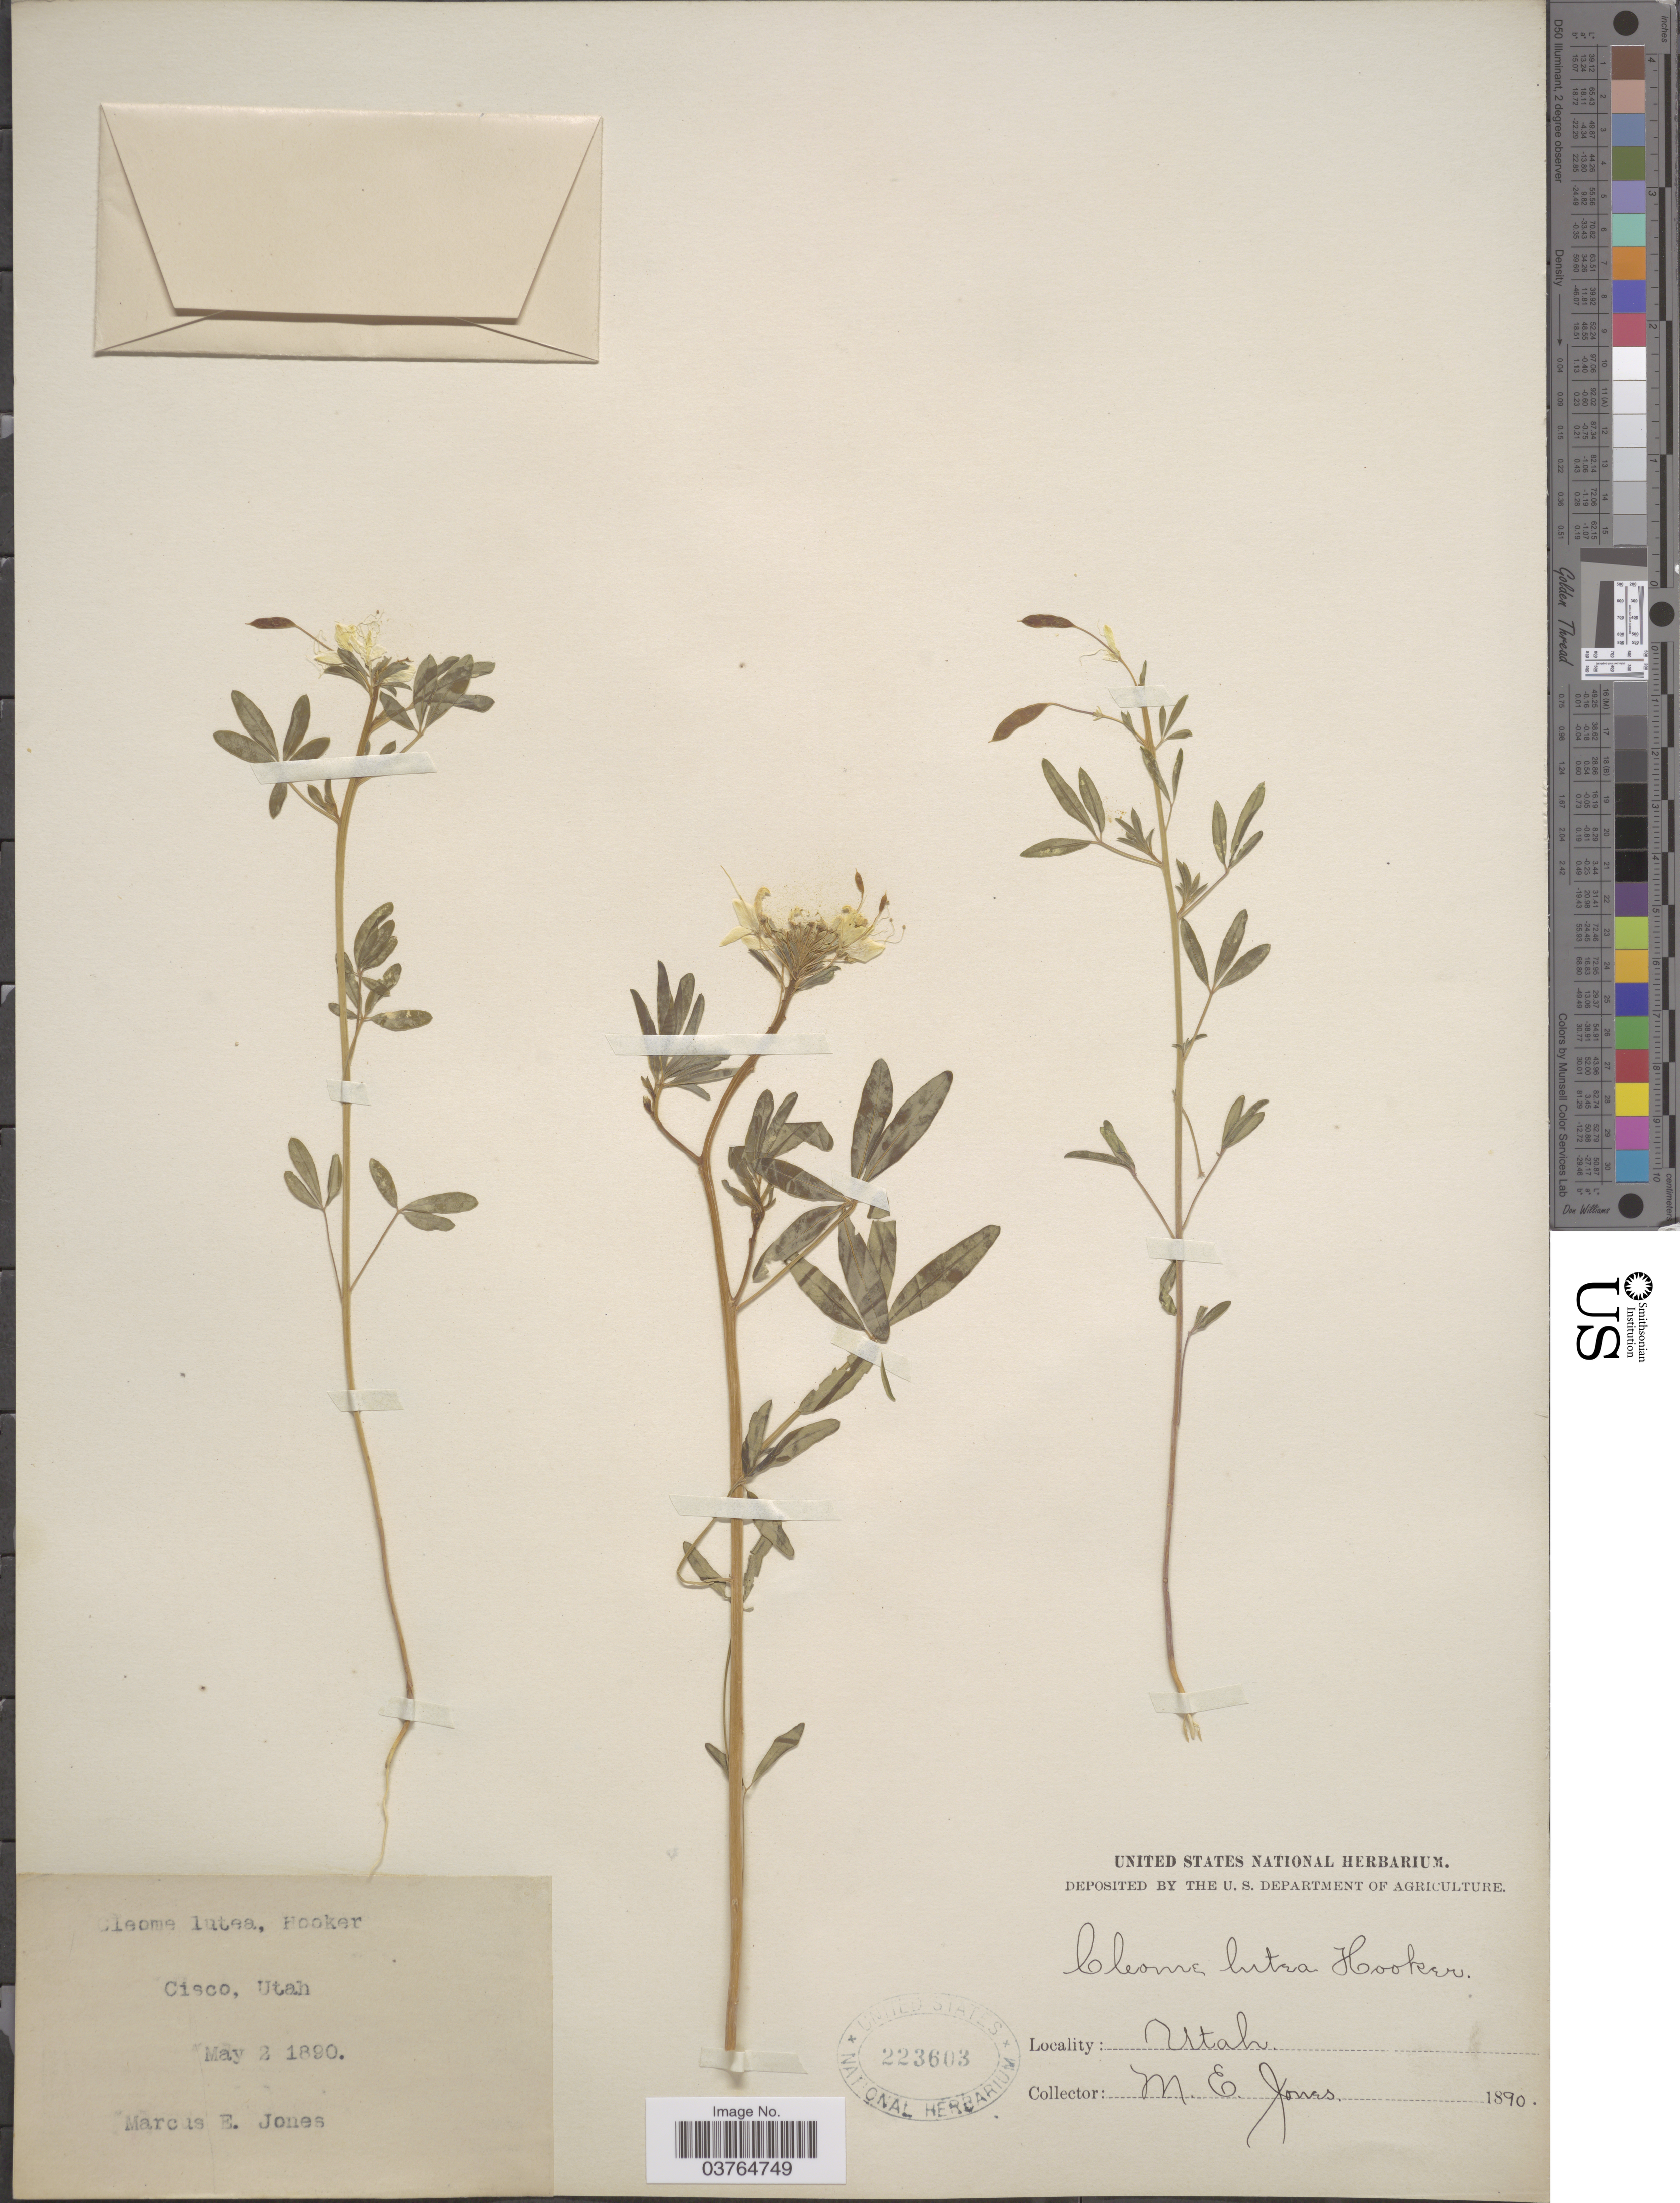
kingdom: Plantae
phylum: Tracheophyta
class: Magnoliopsida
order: Brassicales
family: Cleomaceae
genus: Cleomella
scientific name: Cleomella lutea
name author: (Hook.) Roalson & J.C. Hall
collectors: M. E. Jones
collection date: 1890-05-02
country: United States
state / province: Utah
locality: Cisco.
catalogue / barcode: US 223603